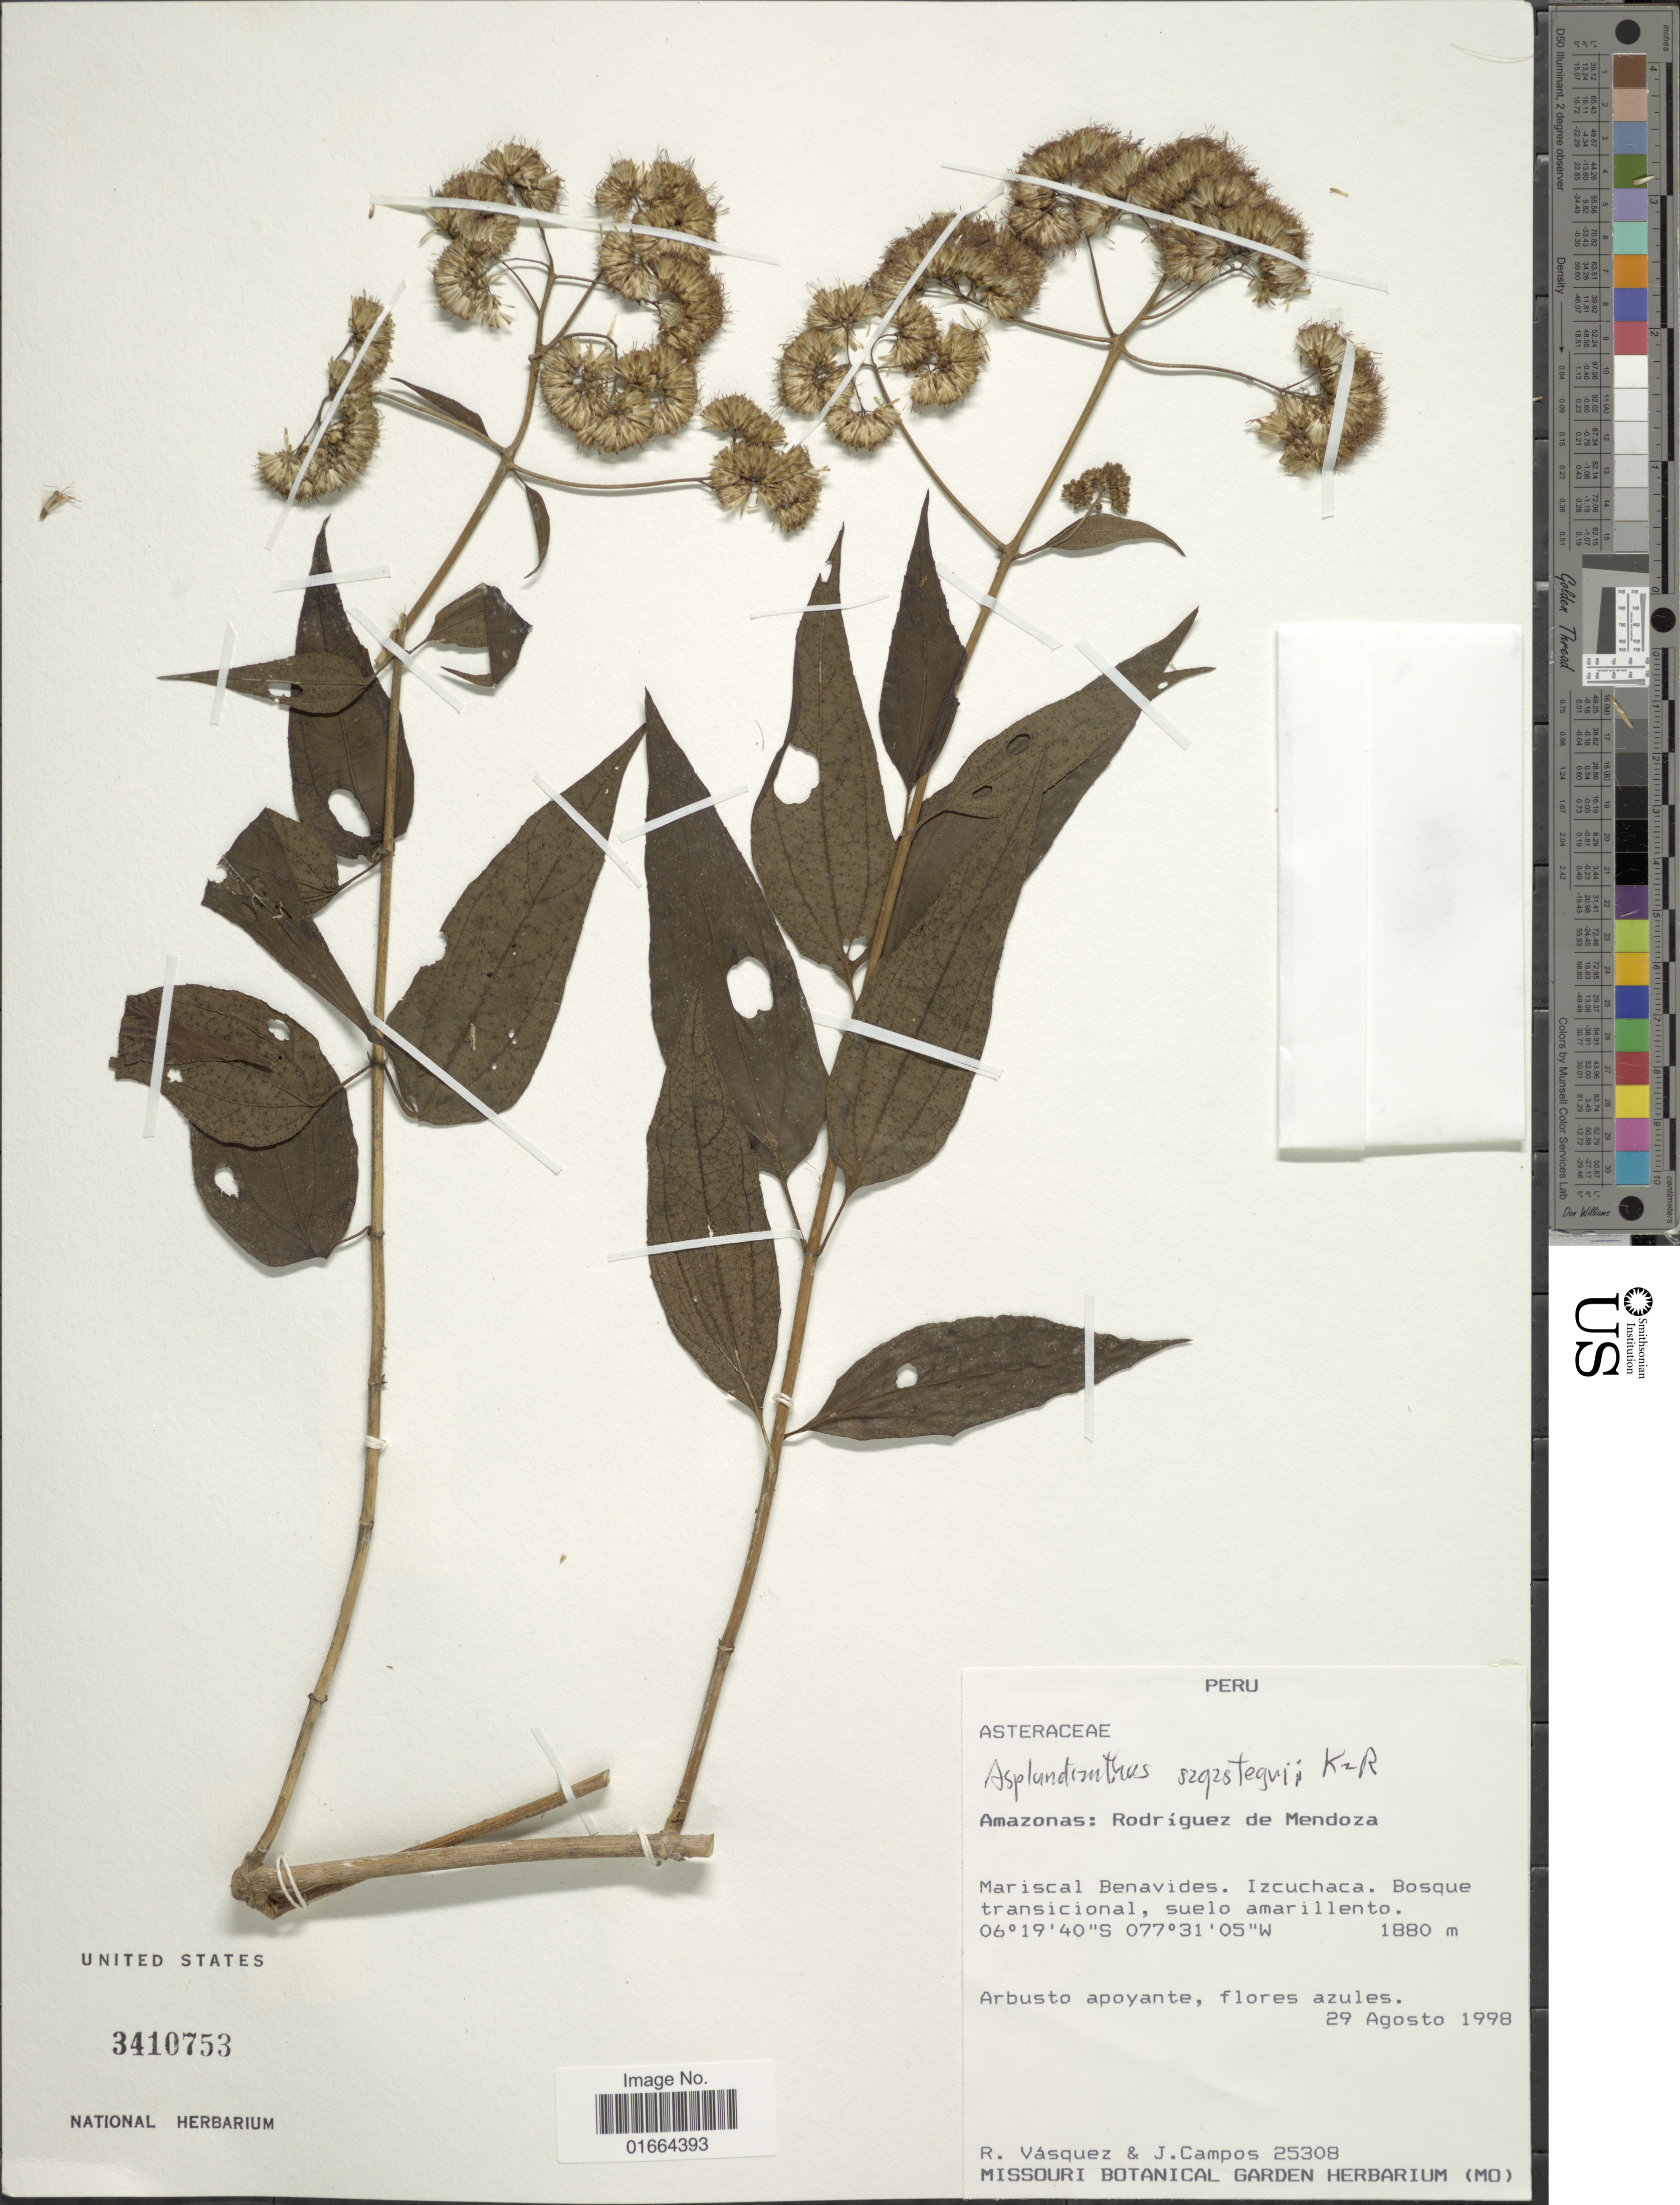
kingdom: Plantae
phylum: Tracheophyta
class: Magnoliopsida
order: Asterales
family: Asteraceae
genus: Asplundianthus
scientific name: Asplundianthus sagasteguii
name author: R.M. King & H. Rob.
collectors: R. Vásquez & J. Campos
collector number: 25308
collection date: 1998-08-29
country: Peru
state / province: Amazonas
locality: Amazonas: Rodriguez de Mendoza, Mariscal Benavides, Izcuchaca, Bosque transicional, suelo amarillento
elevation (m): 1880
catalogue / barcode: US 3410753